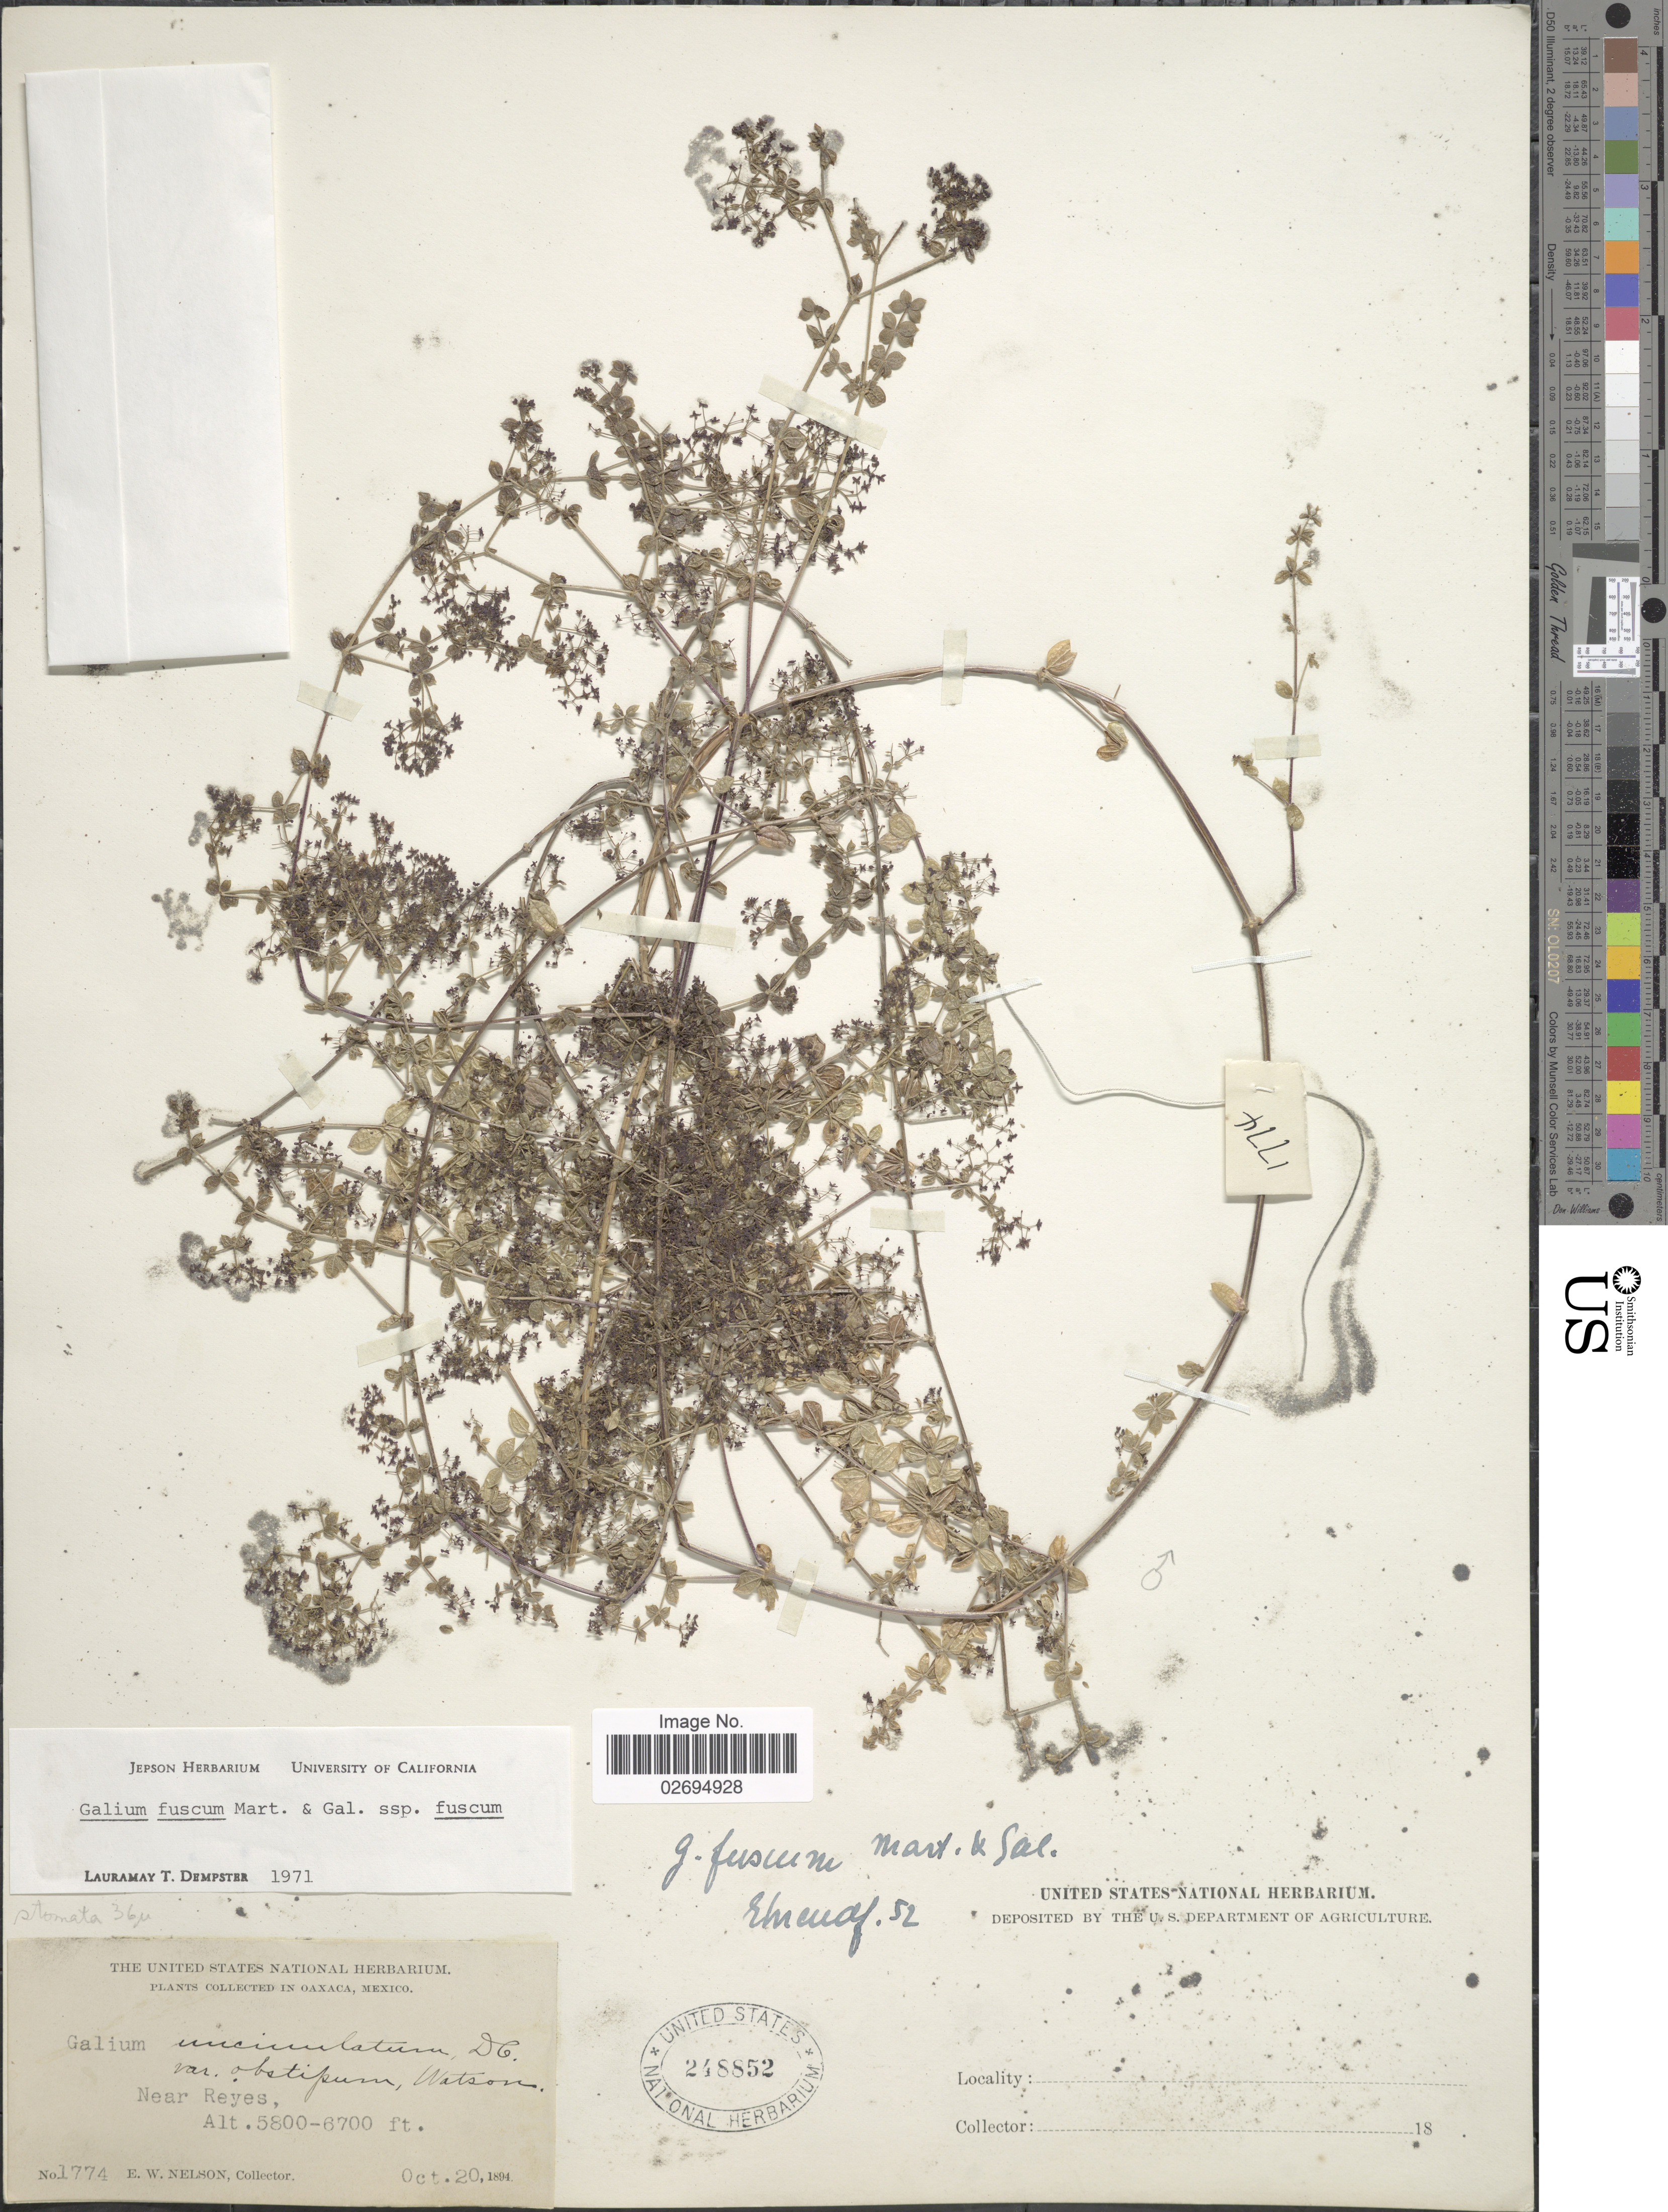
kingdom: Plantae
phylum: Tracheophyta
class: Magnoliopsida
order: Gentianales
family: Rubiaceae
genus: Galium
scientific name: Galium fuscum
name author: M. Martens & Galeotti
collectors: E. W. Nelson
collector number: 1774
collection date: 1894-10-20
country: Mexico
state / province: Oaxaca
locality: Near Reyes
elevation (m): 1768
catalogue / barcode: US 248852